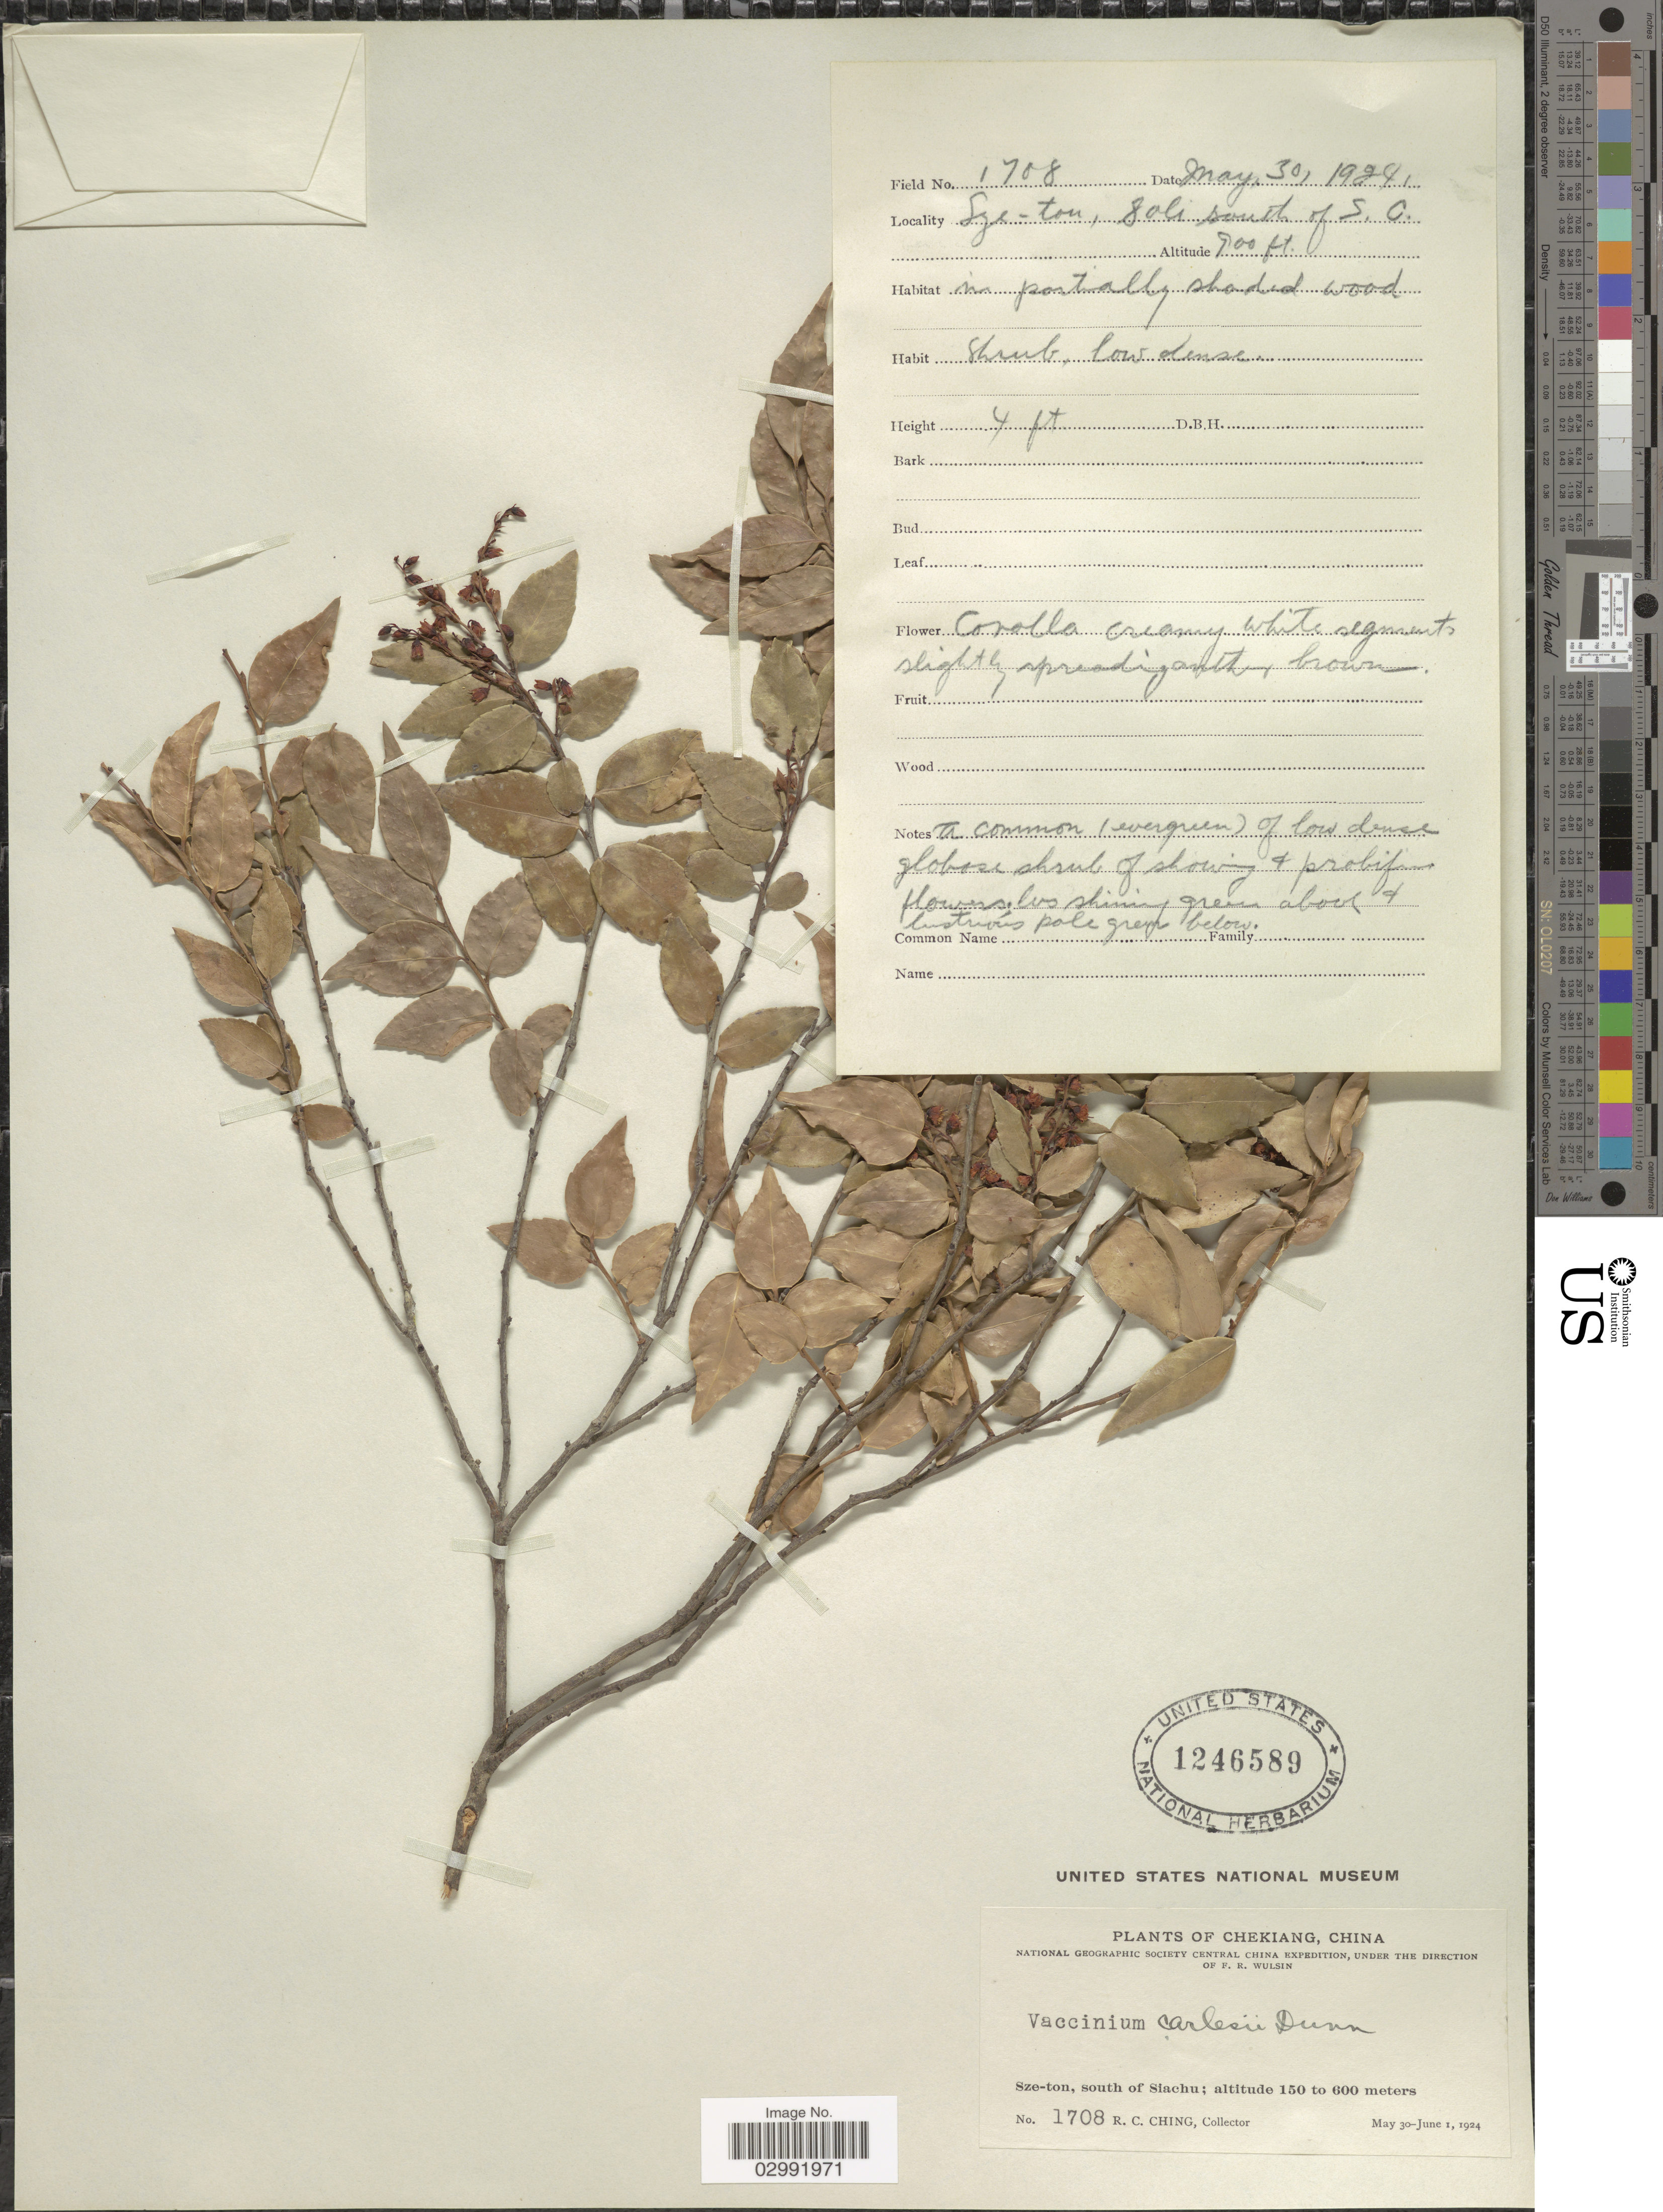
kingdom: Plantae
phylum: Tracheophyta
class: Magnoliopsida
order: Ericales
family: Ericaceae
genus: Vaccinium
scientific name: Vaccinium carlesii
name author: Dunn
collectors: R. C. Ching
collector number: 1708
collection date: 1924-05-30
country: China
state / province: Zhejiang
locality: Sze-ton, 80 li. south of S.C. (south of Siachu), Chekiang.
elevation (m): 274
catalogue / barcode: US 1246589